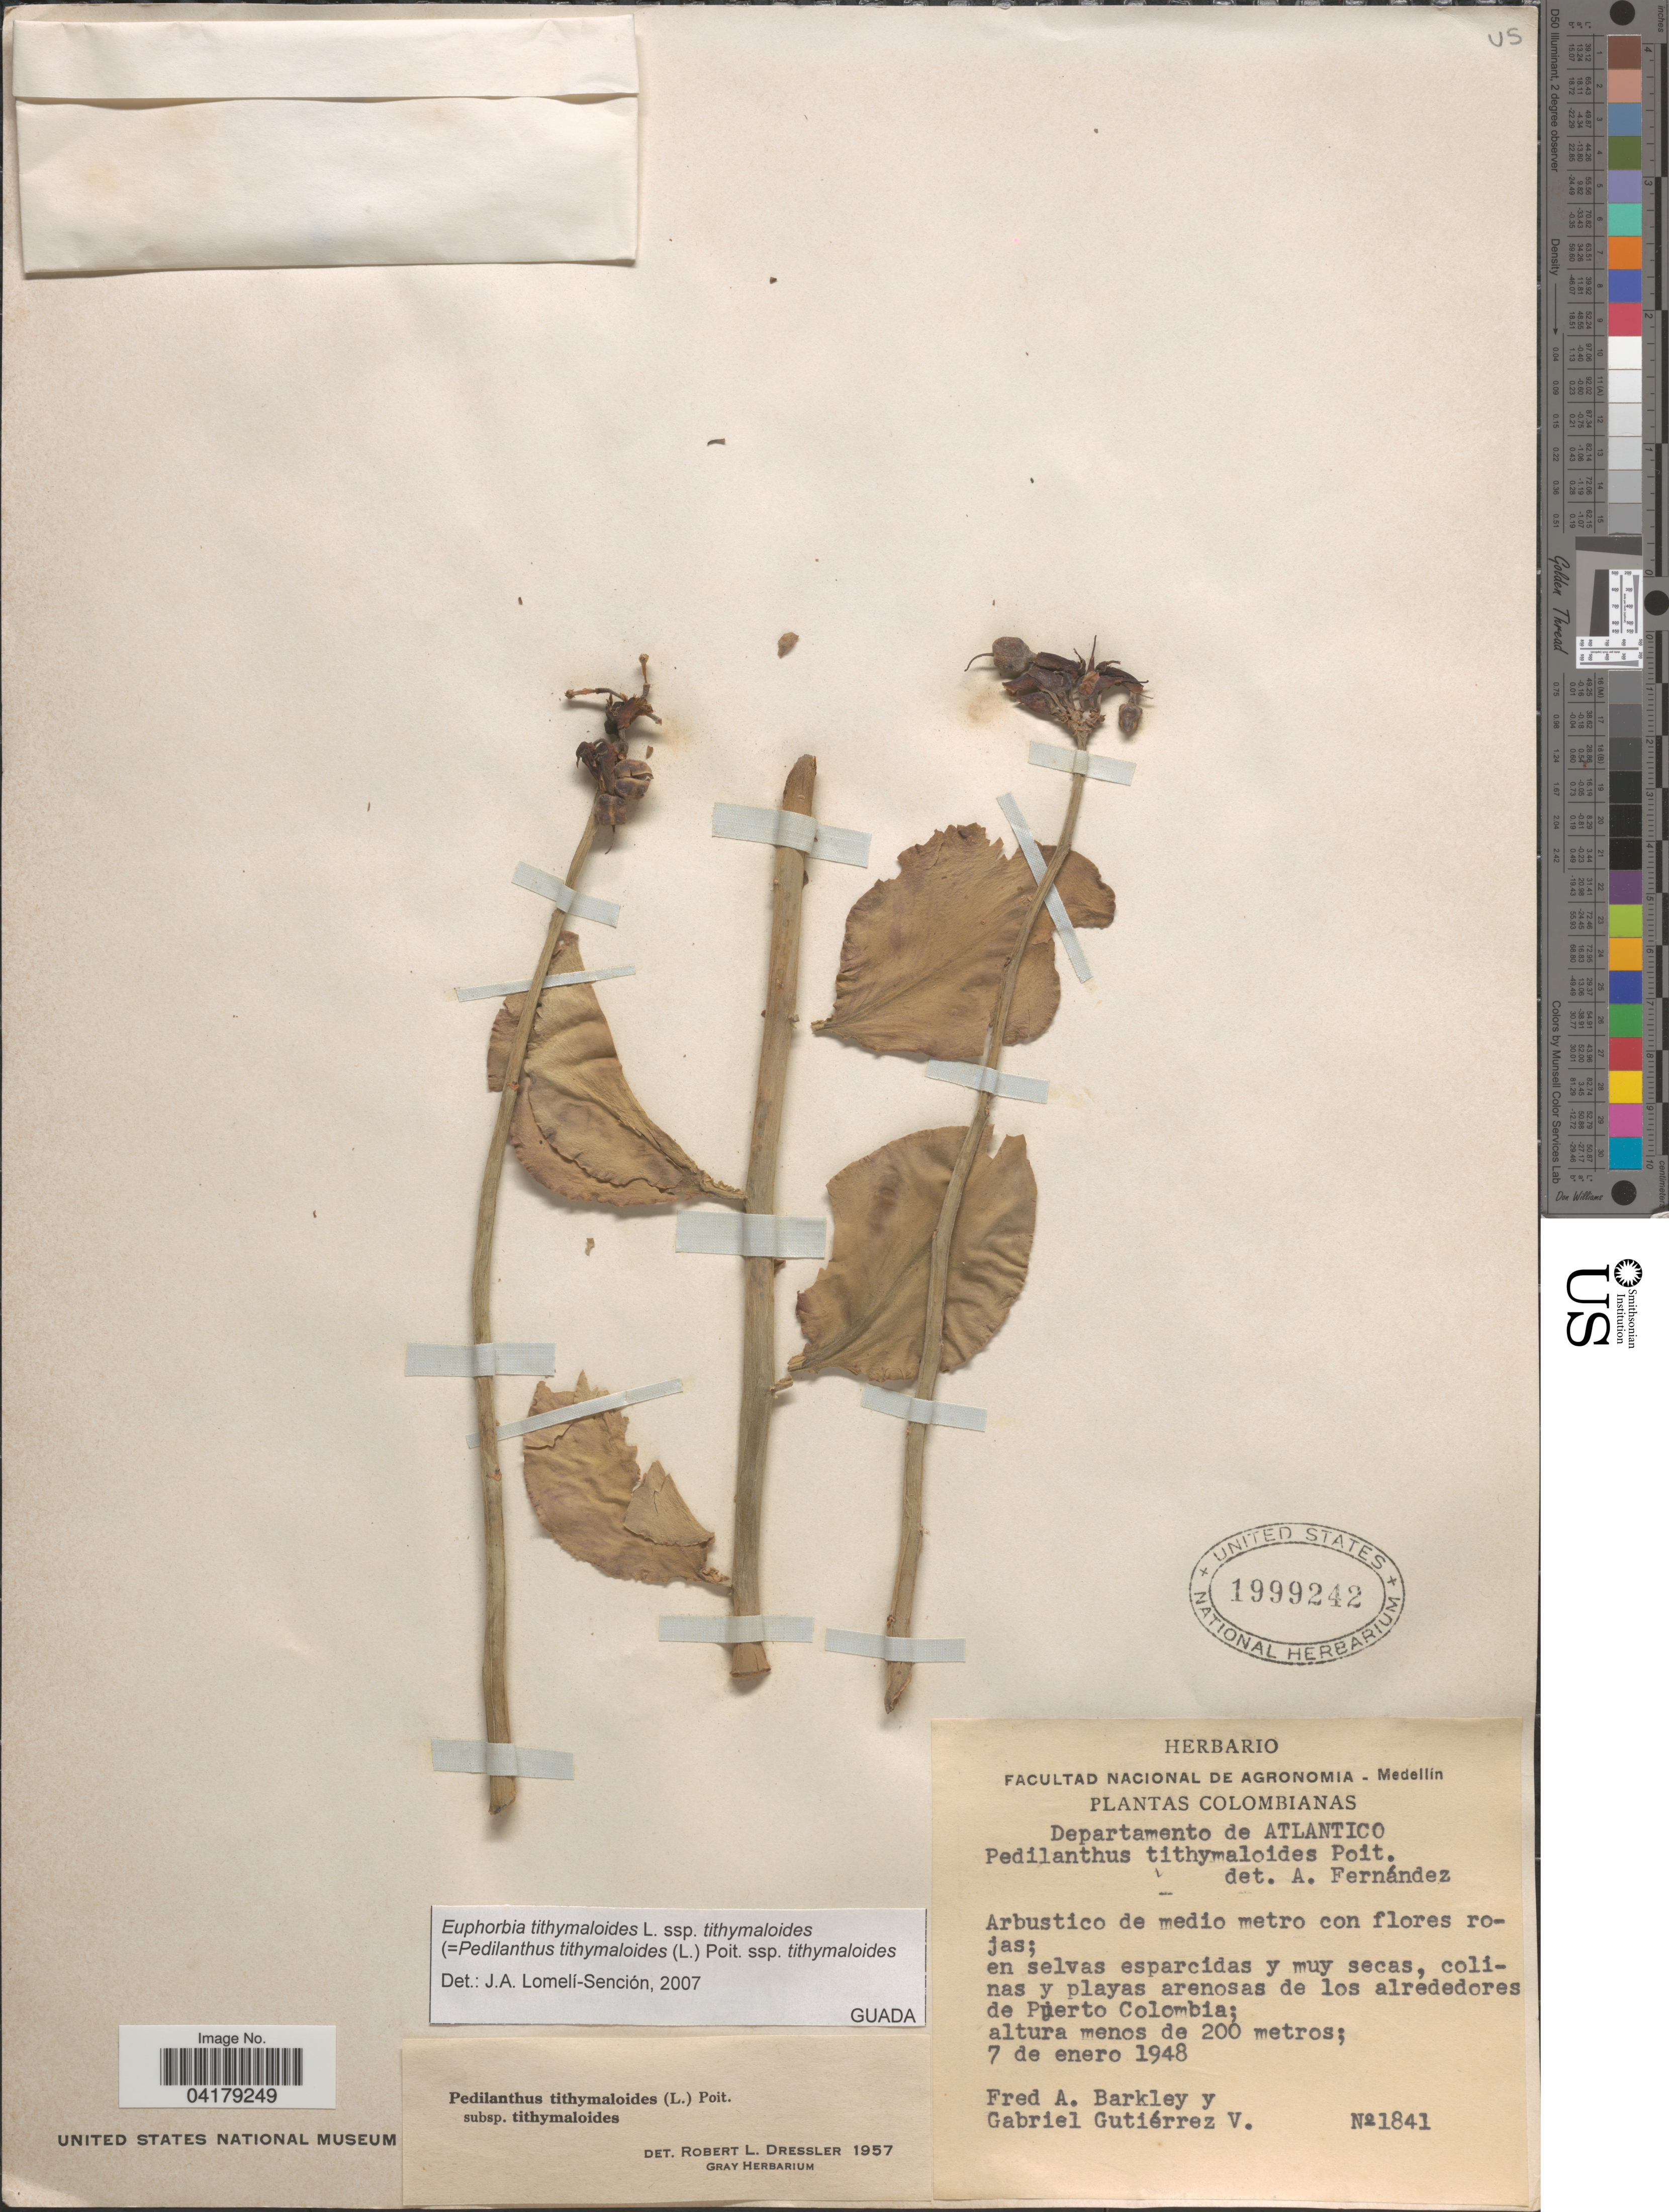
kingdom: Plantae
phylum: Tracheophyta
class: Magnoliopsida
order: Malpighiales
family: Euphorbiaceae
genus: Euphorbia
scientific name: Euphorbia tithymaloides subsp. tithymaloides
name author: L.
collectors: F. A. Barkley & G. Gutiérrez V.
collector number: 1841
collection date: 1948-01-07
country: Colombia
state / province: Atlántico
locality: Departamento de Atlantico. En selvas esparcidas y muy secas, colinas y playas arenosas de los alrededores de Puerto Colombia.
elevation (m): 200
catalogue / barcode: US 1999242